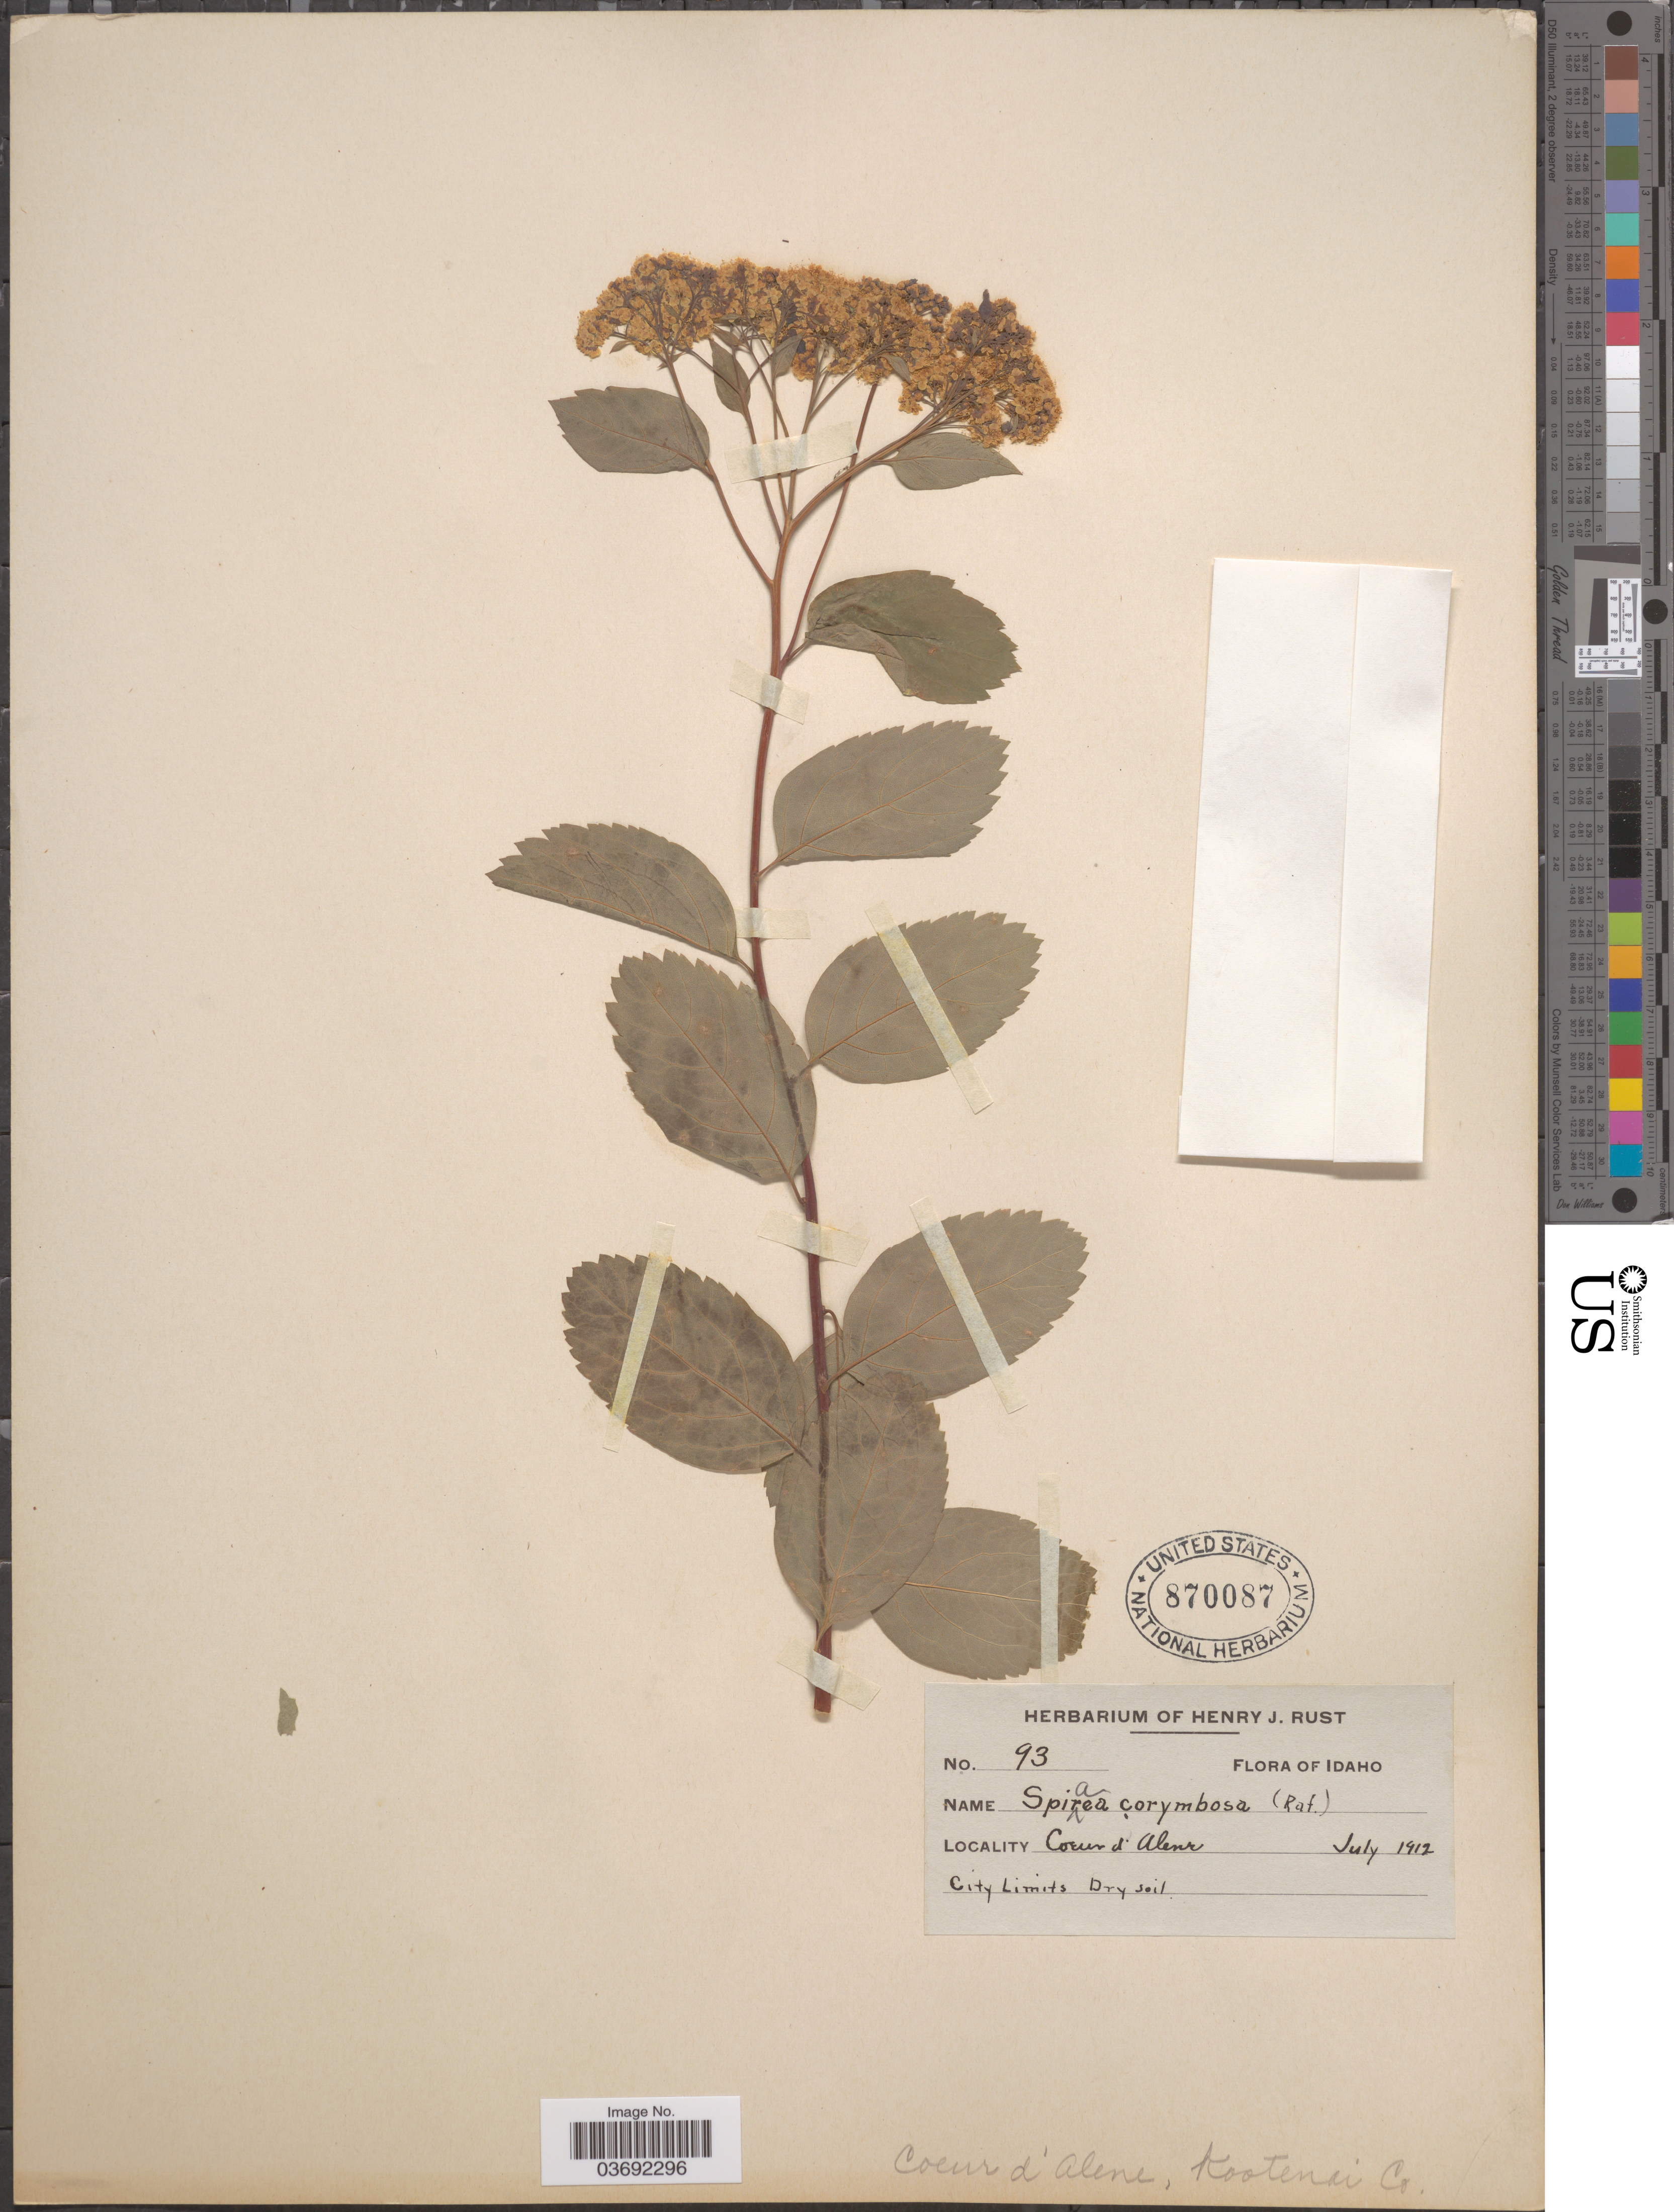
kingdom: Plantae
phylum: Tracheophyta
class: Magnoliopsida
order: Rosales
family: Rosaceae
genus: Spiraea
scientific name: Spiraea corymbosa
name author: Raf.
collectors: ex herb. Henry J. Rust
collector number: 93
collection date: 1912-07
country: United States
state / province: Idaho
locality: Coeur d'Alene. Coeur d'Alene, Kootenai Co. City Limits.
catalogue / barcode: US 870087